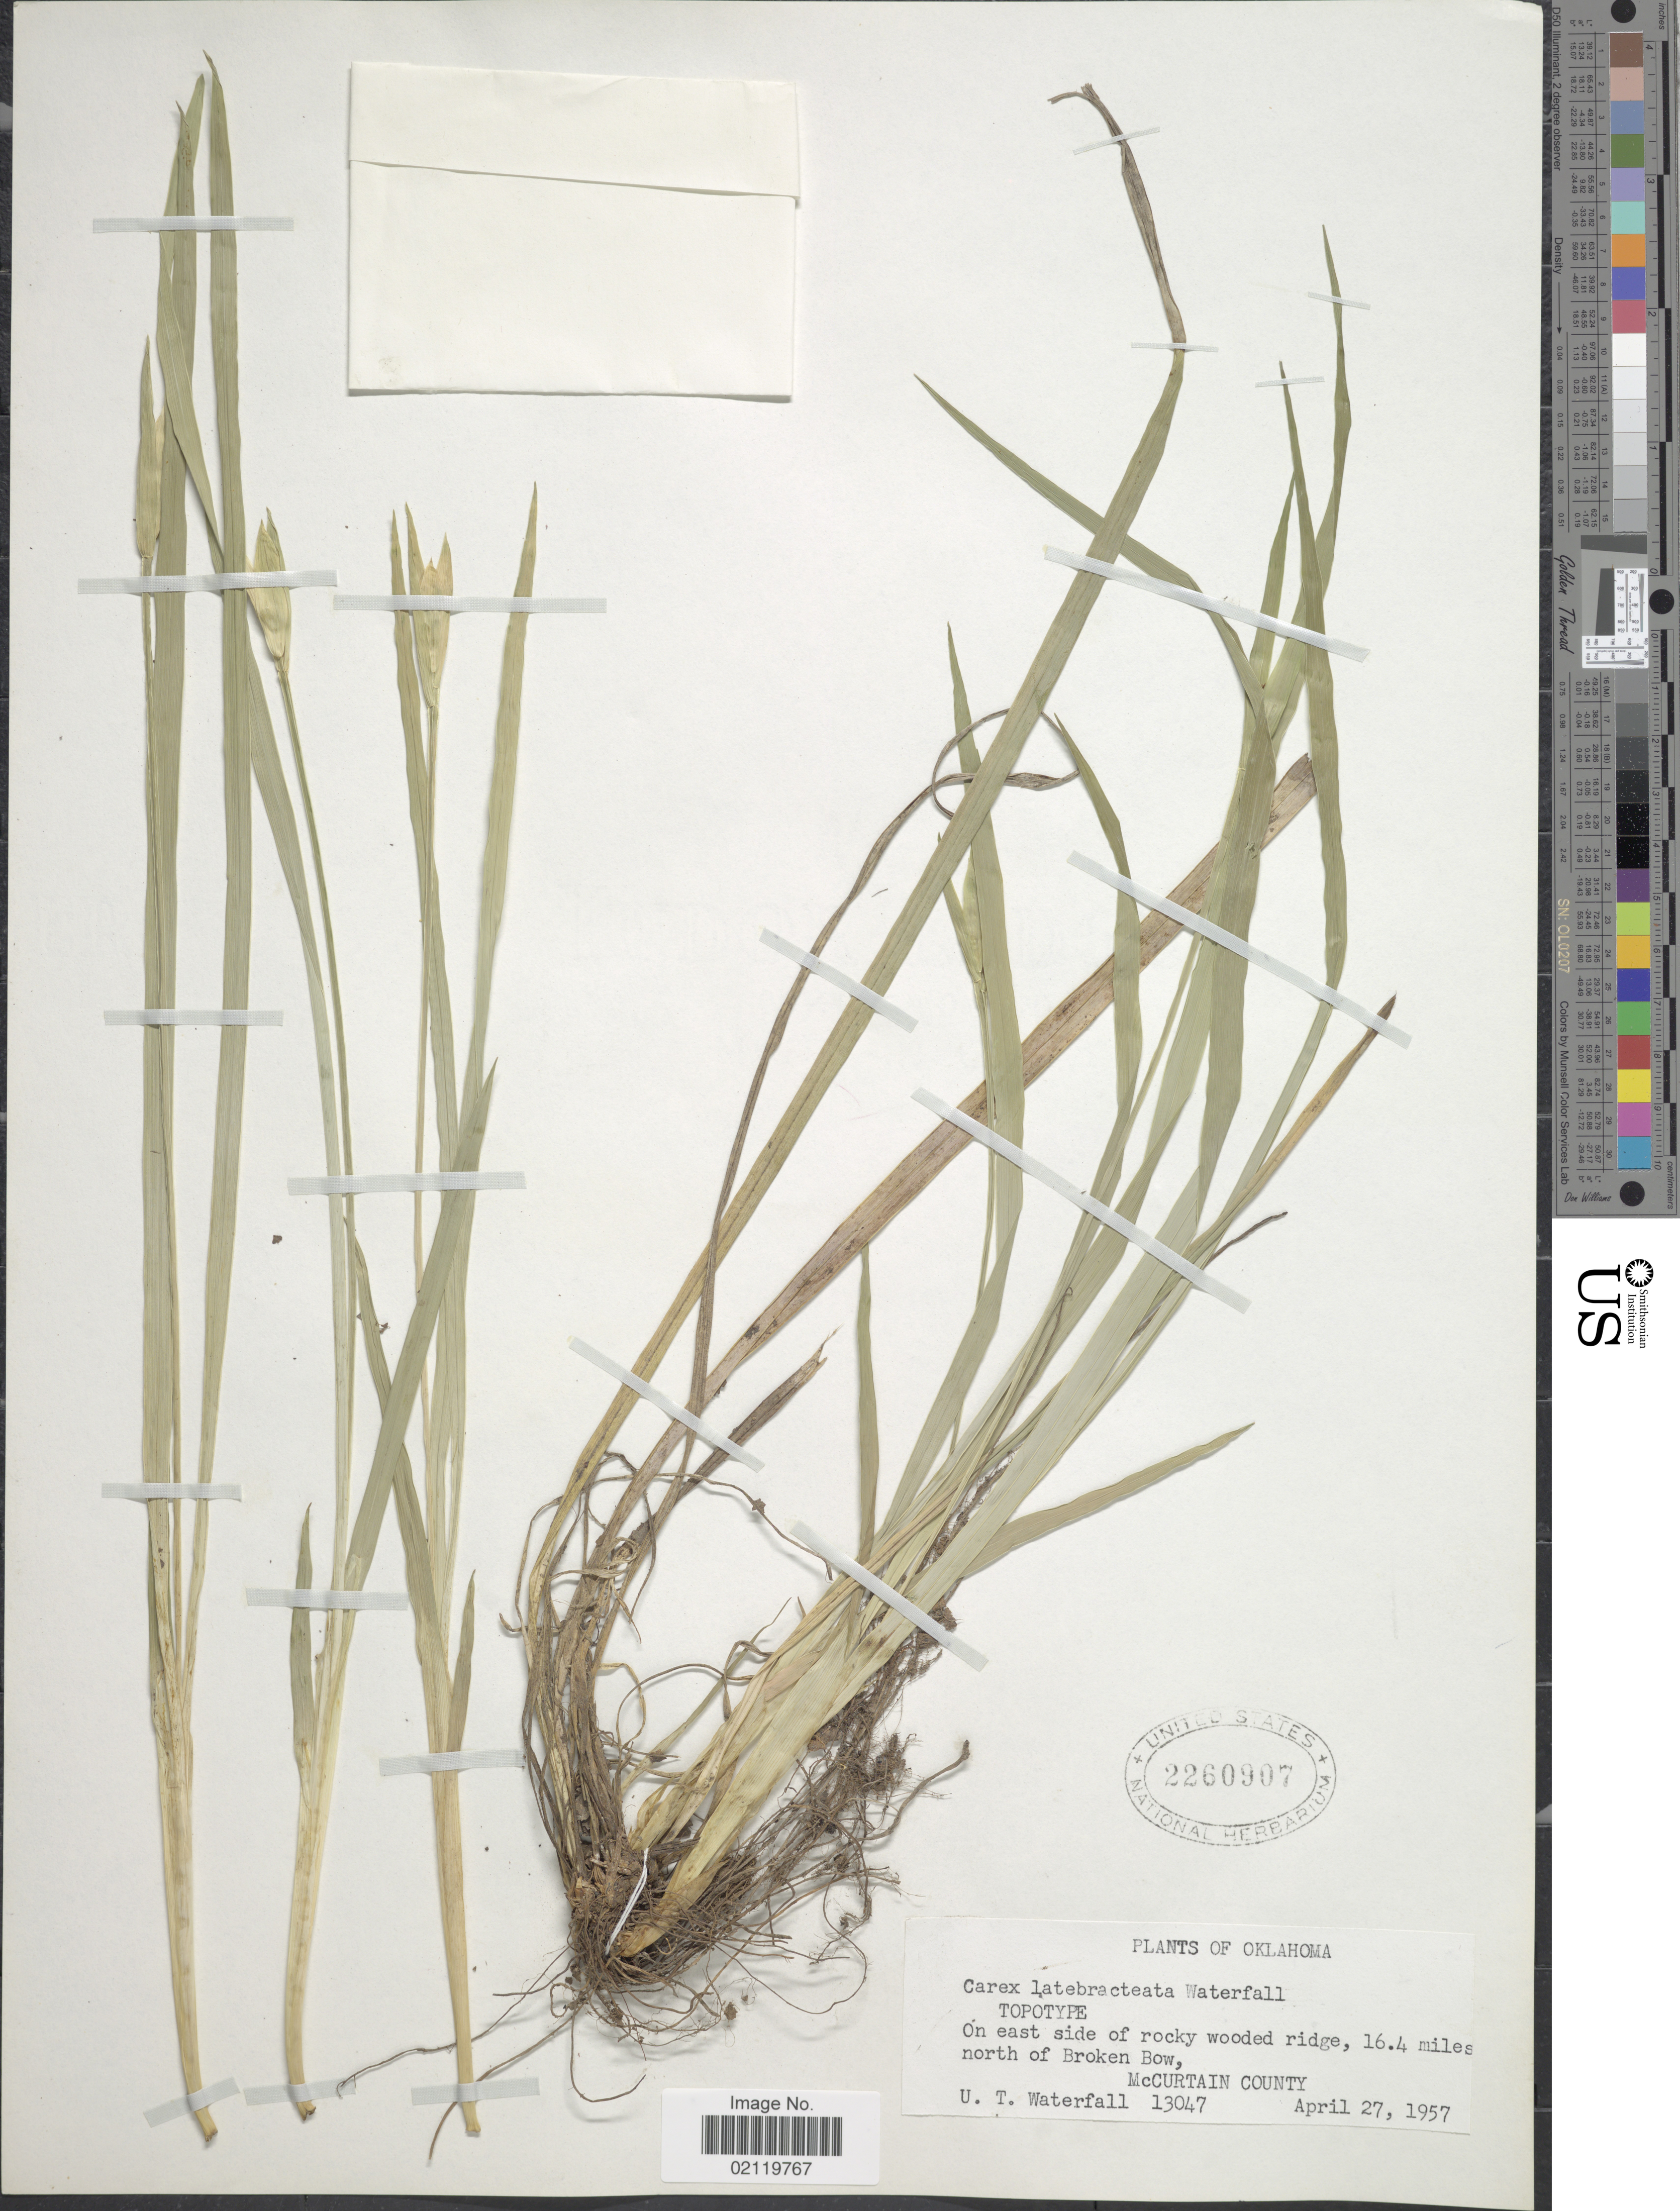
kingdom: Plantae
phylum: Tracheophyta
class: Liliopsida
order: Poales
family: Cyperaceae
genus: Carex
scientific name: Carex latebracteata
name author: Waterf.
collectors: U. T. Waterfall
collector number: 13047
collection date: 1957-04-27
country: United States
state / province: Oklahoma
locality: On east side of rocky wooded ridge, 16.4 miles north of Broken Bow, McCurtain County.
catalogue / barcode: US 2260907